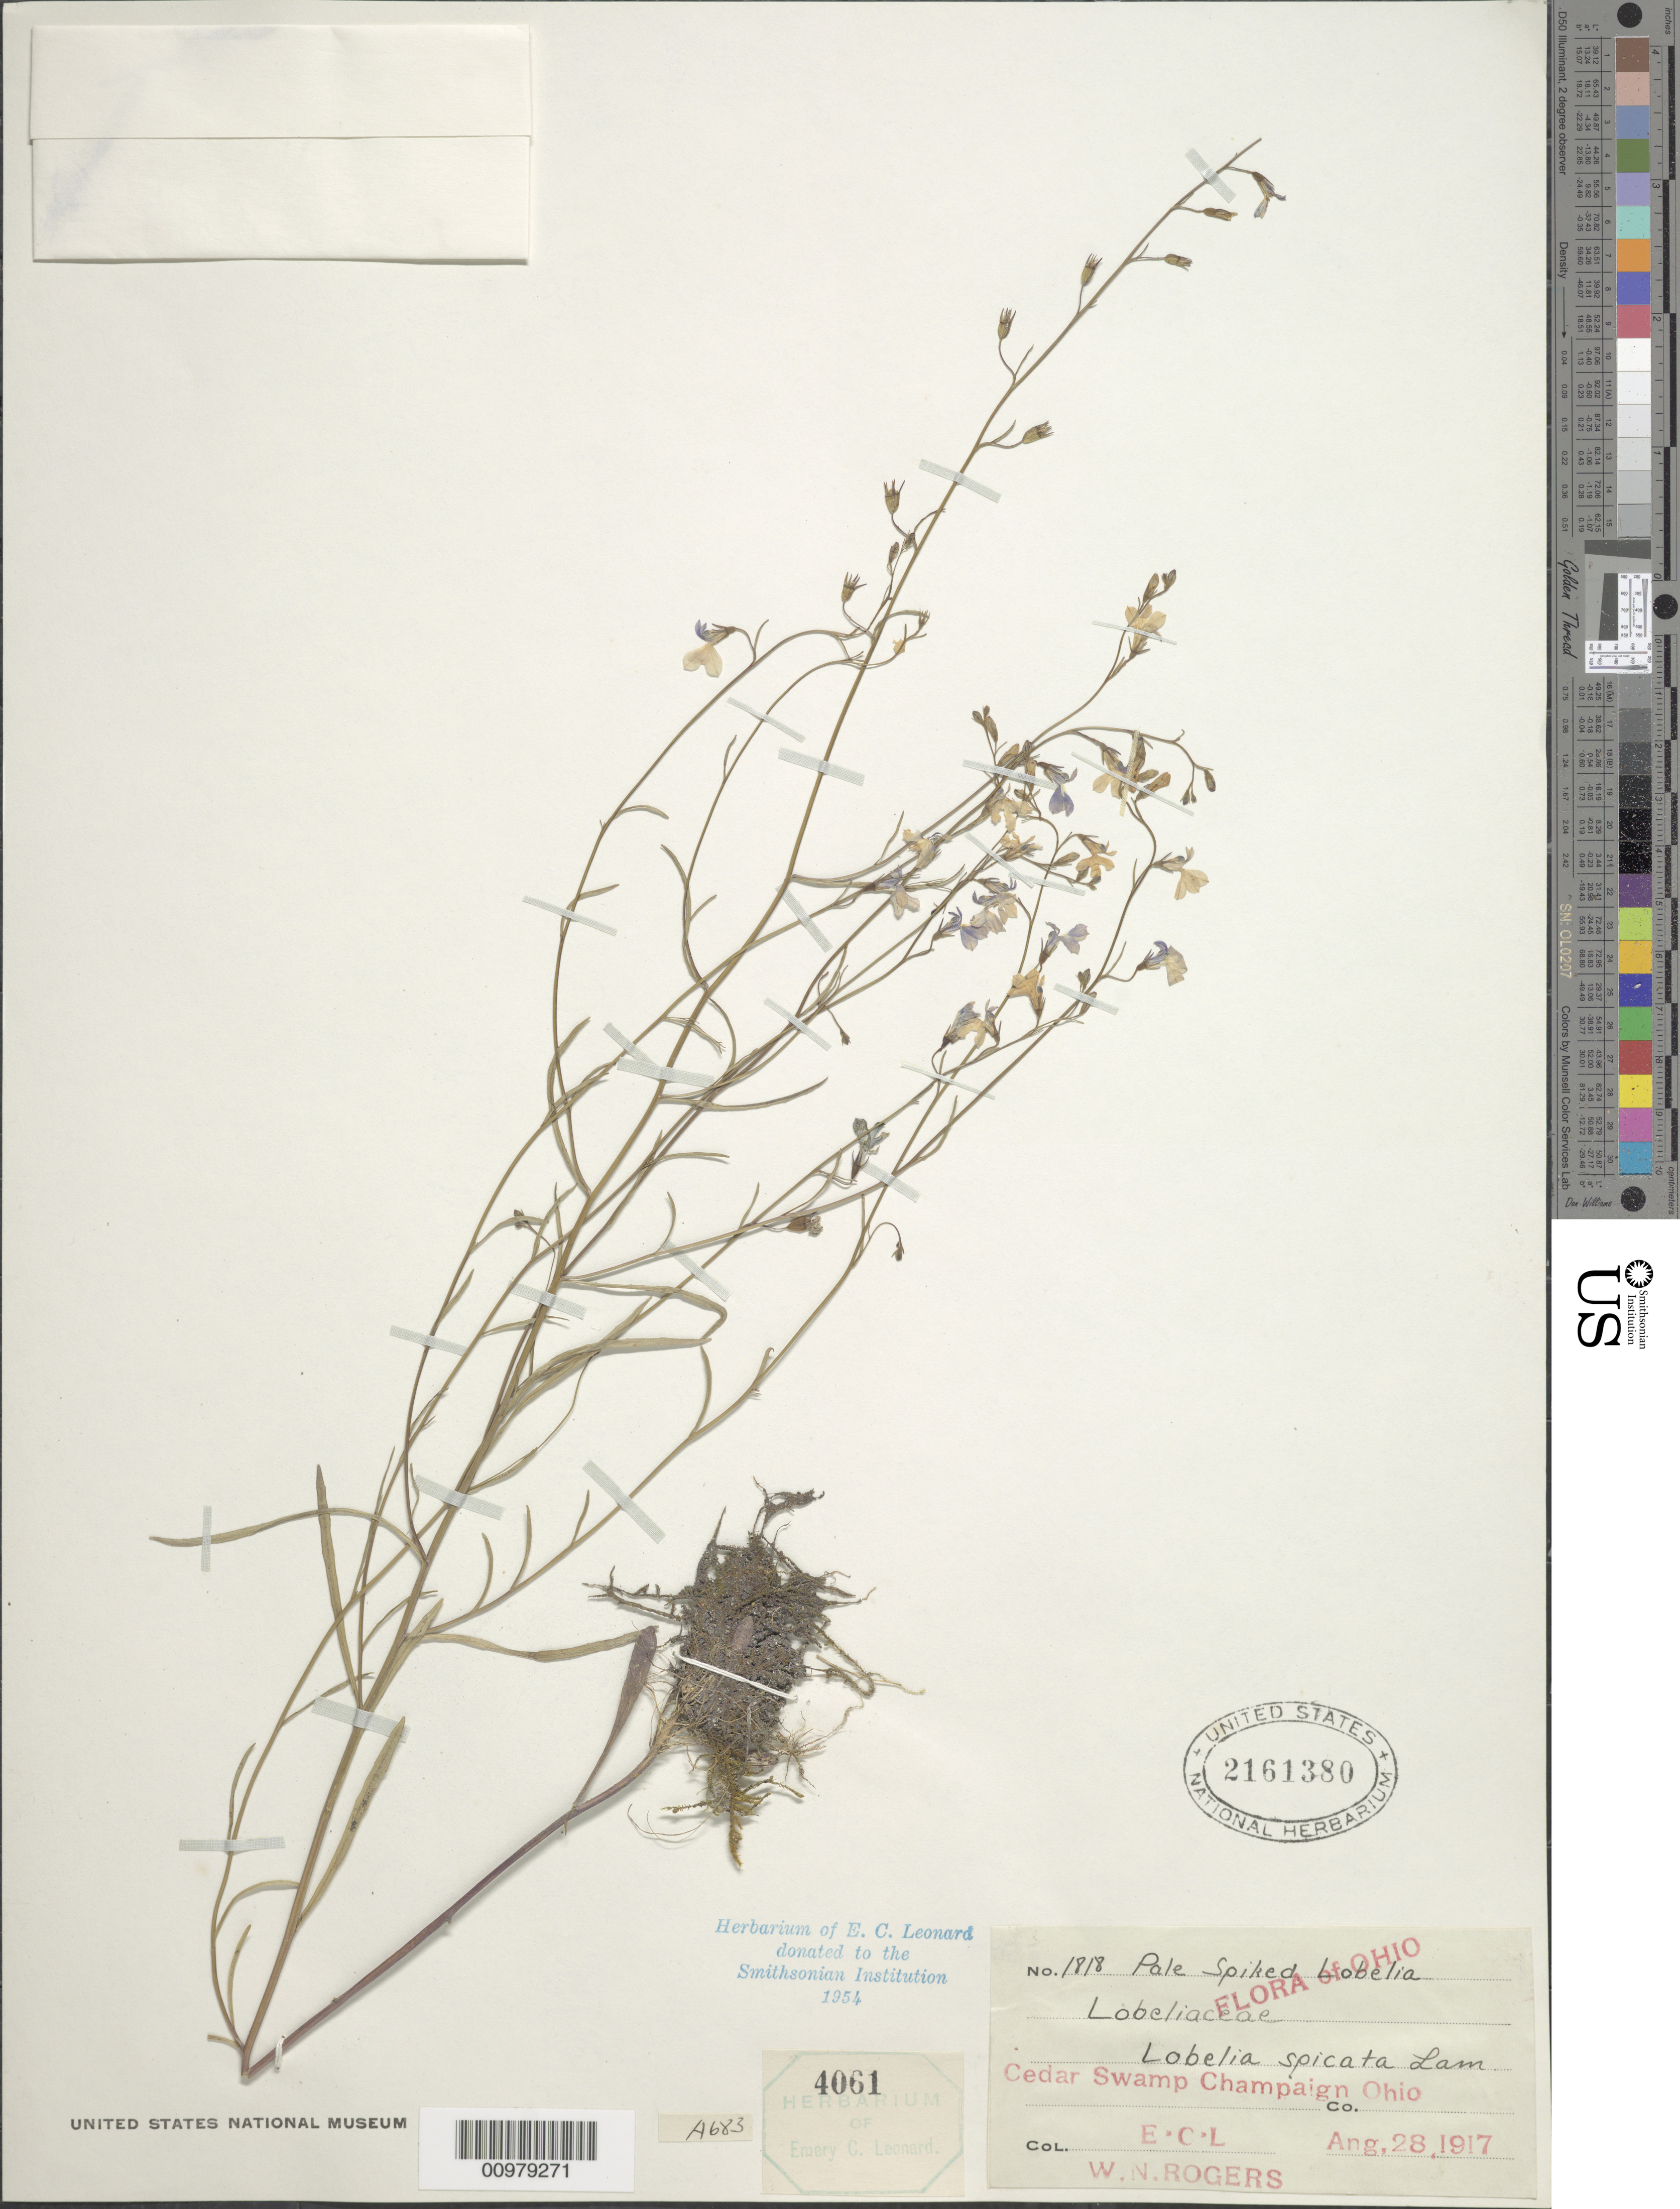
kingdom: Plantae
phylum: Tracheophyta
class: Magnoliopsida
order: Asterales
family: Campanulaceae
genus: Lobelia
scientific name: Lobelia spicata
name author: Lam.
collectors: E. C. Leonard & W. Rogers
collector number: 1818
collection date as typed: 28 Aug 1917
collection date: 1917-08-28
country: United States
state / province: Ohio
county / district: Champaign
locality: Cedar Swamp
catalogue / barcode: US 2161380